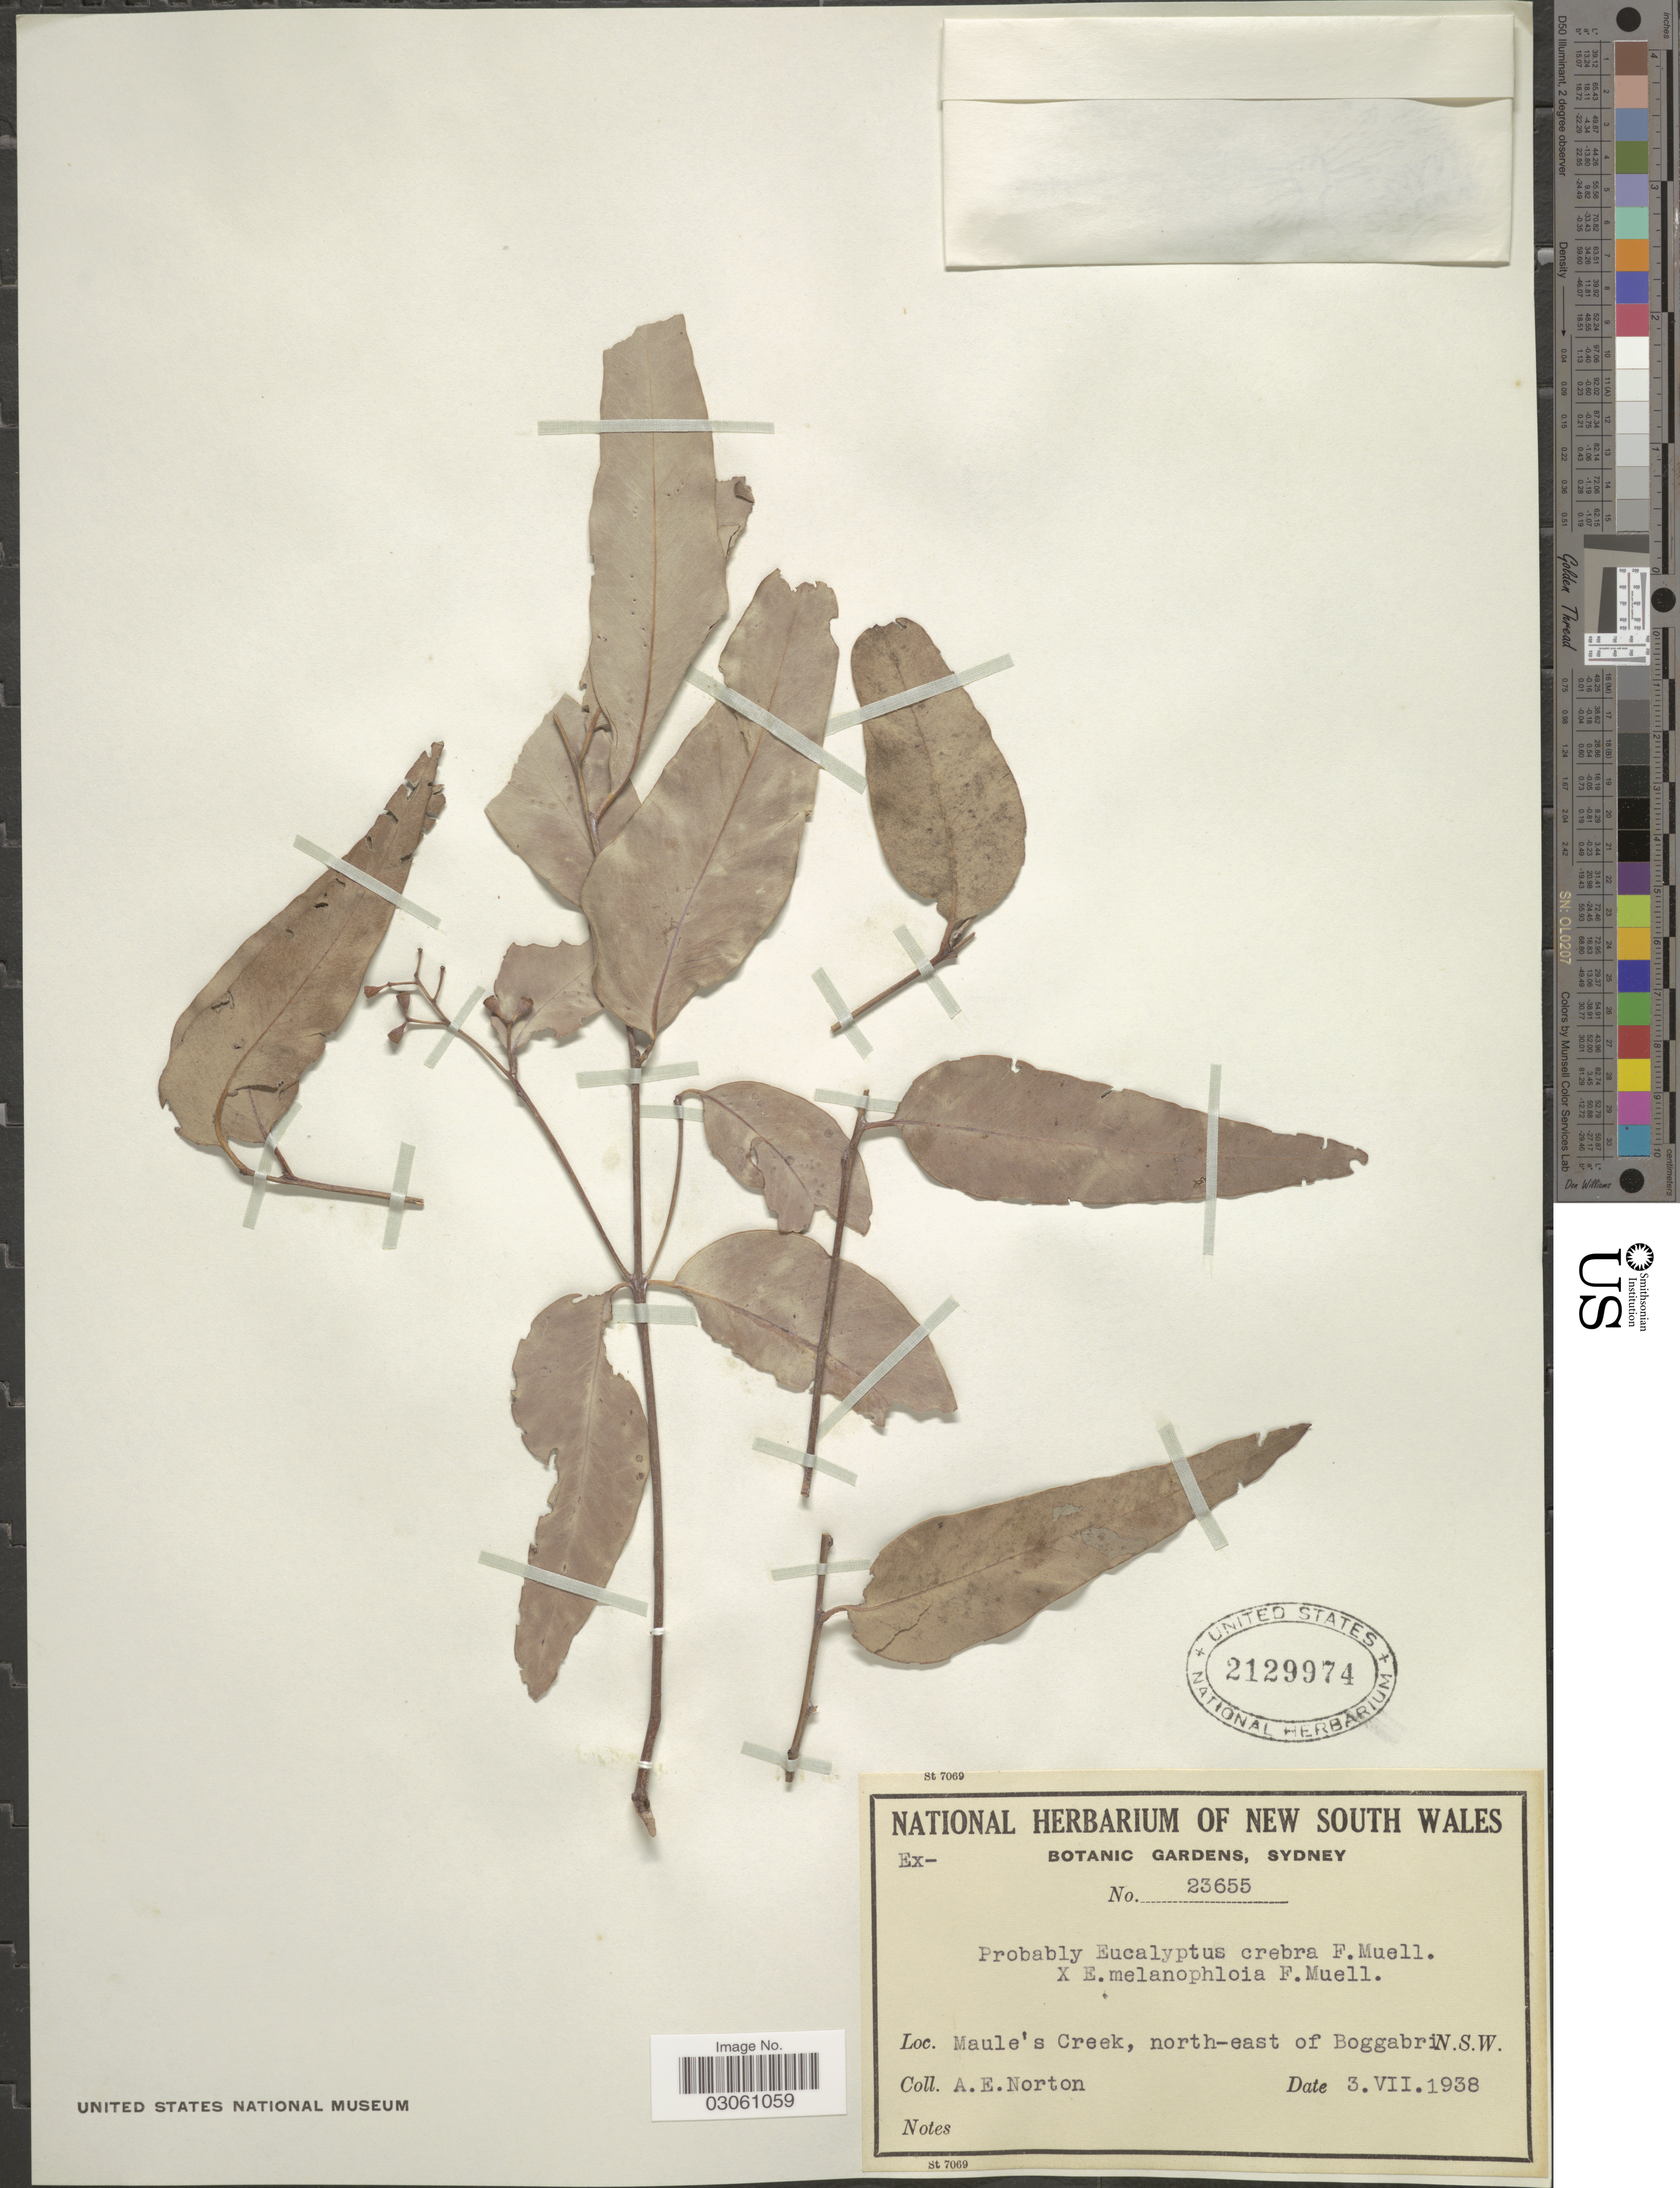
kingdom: Plantae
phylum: Tracheophyta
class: Magnoliopsida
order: Myrtales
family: Myrtaceae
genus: Eucalyptus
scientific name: Eucalyptus crebra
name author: F. Muell.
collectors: A. Norton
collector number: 23655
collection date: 1938-07-03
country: Australia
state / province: New South Wales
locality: Maule's Creek, north-east of Boggabri.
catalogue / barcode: US 2129974